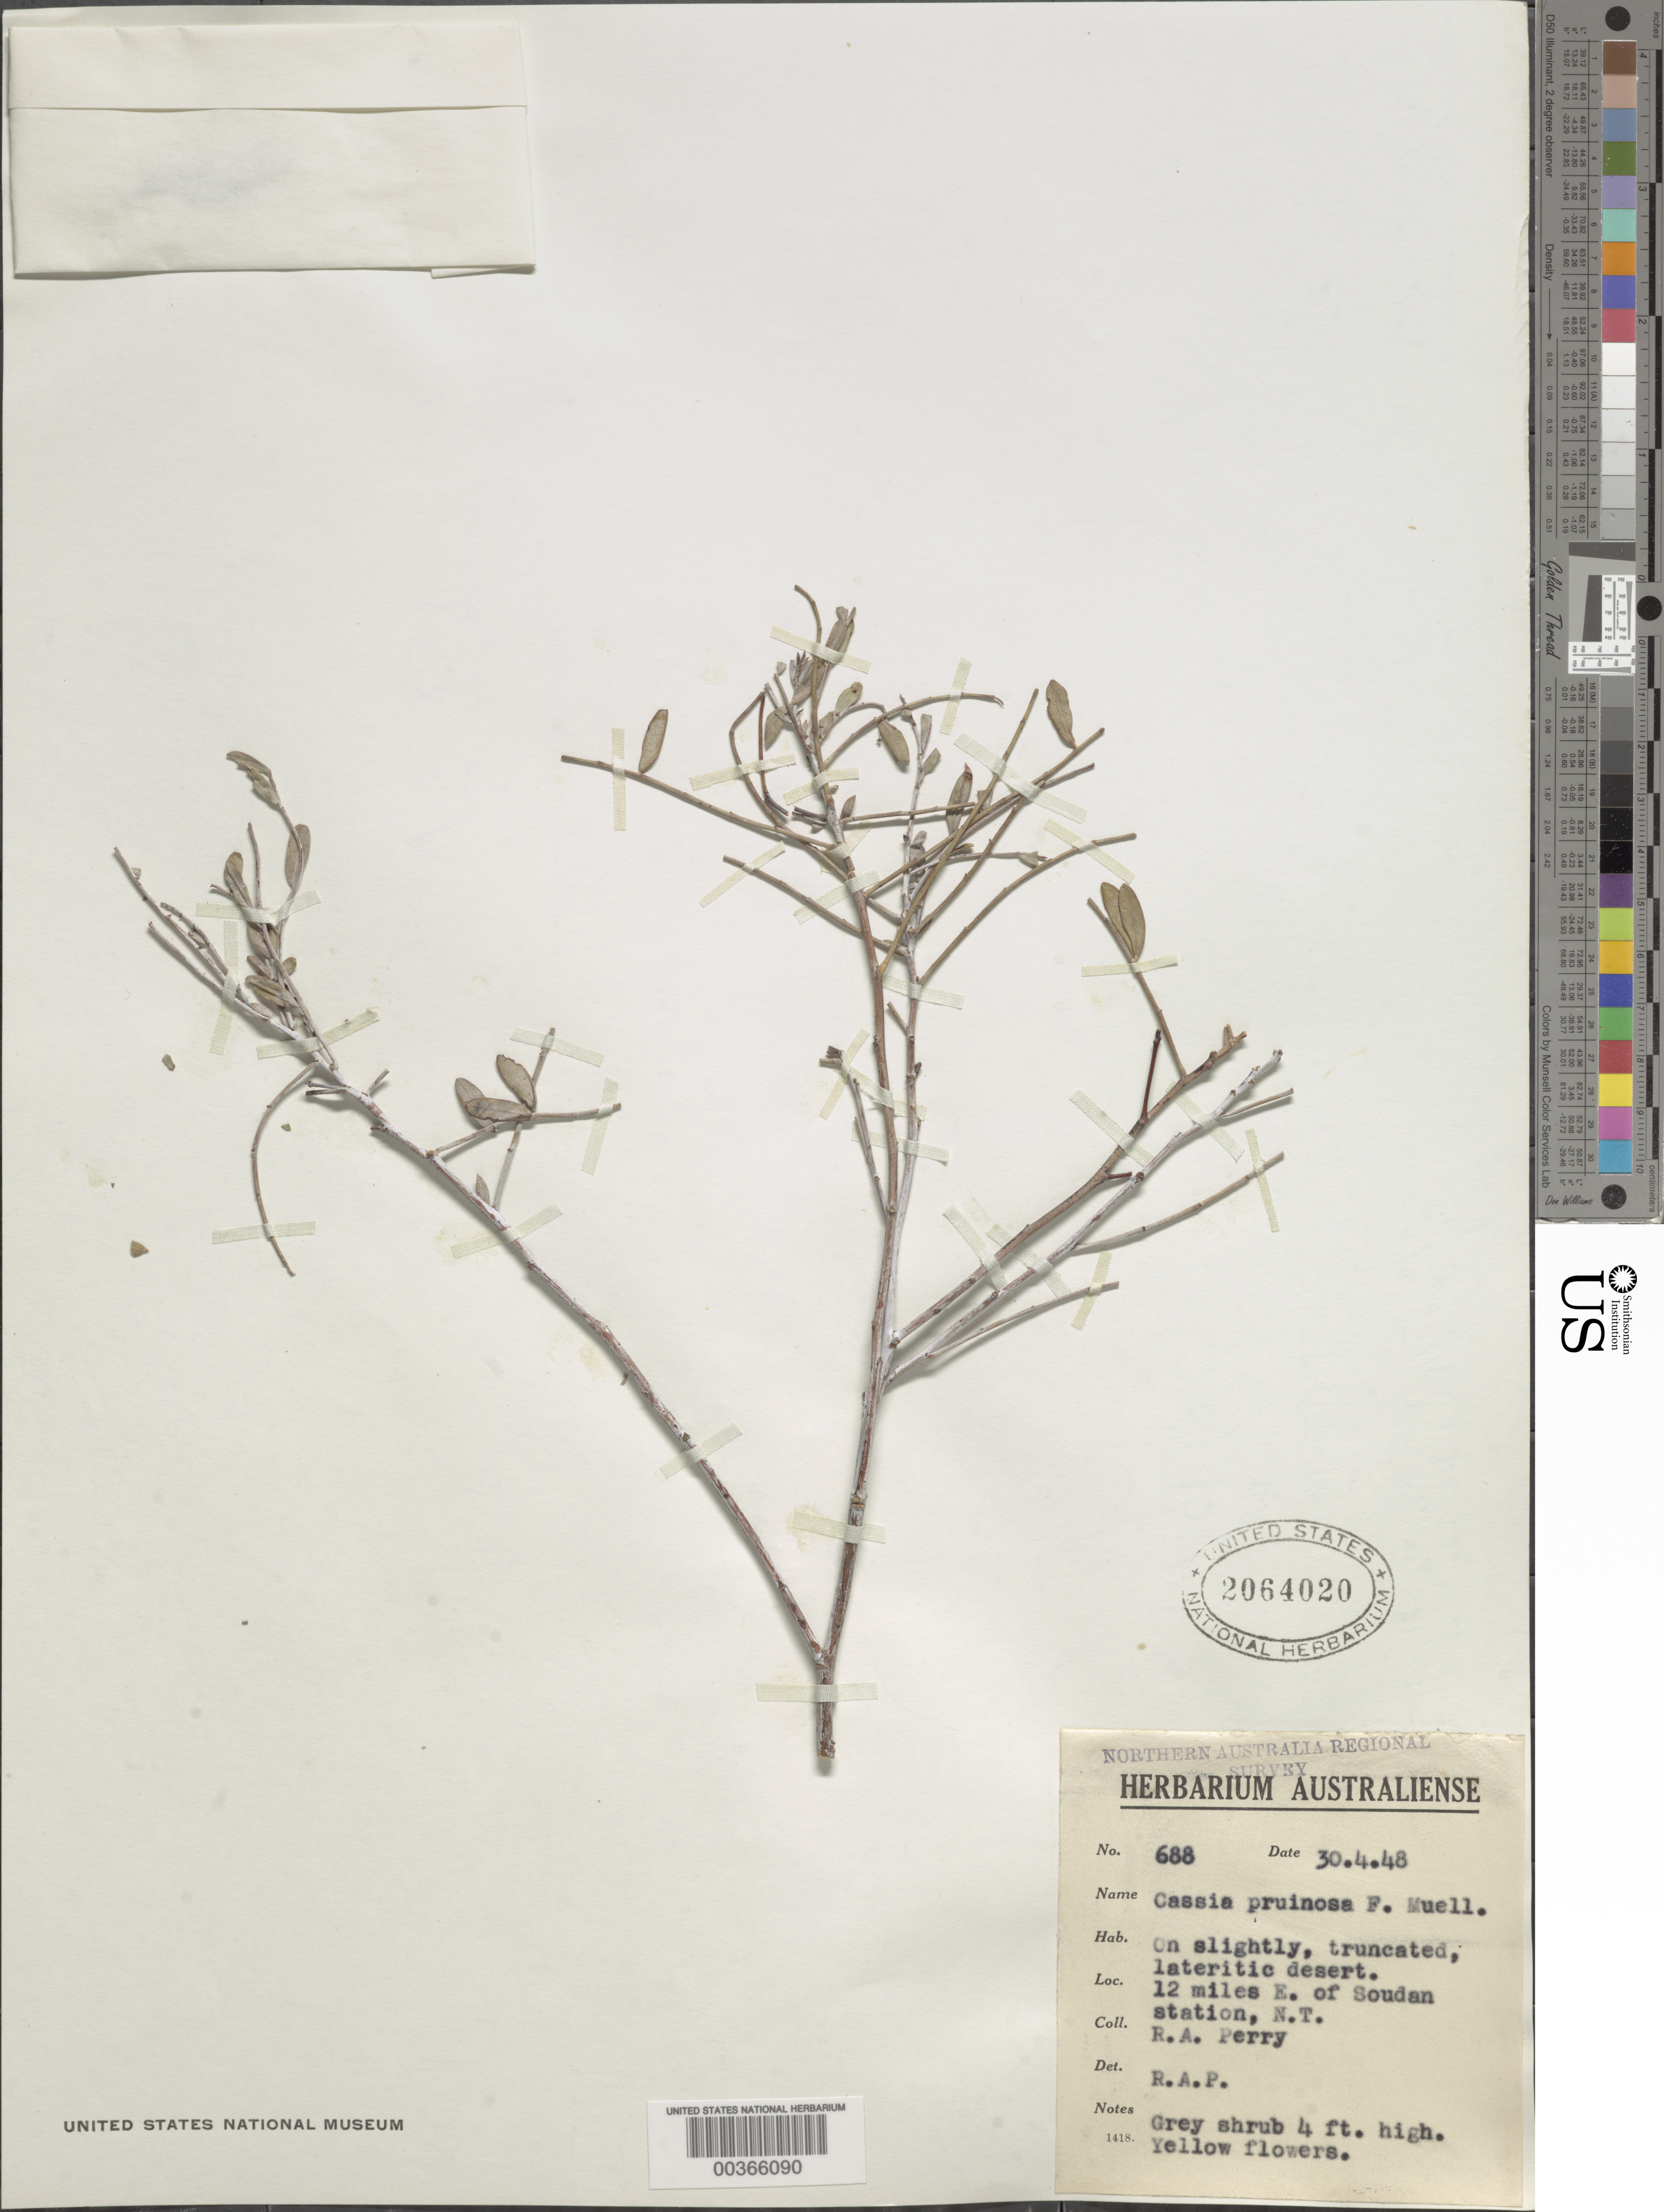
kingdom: Plantae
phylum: Tracheophyta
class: Magnoliopsida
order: Fabales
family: Fabaceae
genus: Senna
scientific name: Senna glutinosa subsp. pruinosa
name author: (F. Muell.) Randell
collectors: Perry, R. A.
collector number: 688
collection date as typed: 30 Apr 1948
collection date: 1948-04-30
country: Australia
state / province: Northern Territory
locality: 12 mi e of soudan station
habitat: On slightly, truncated, lateritic desert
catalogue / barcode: US 2064020